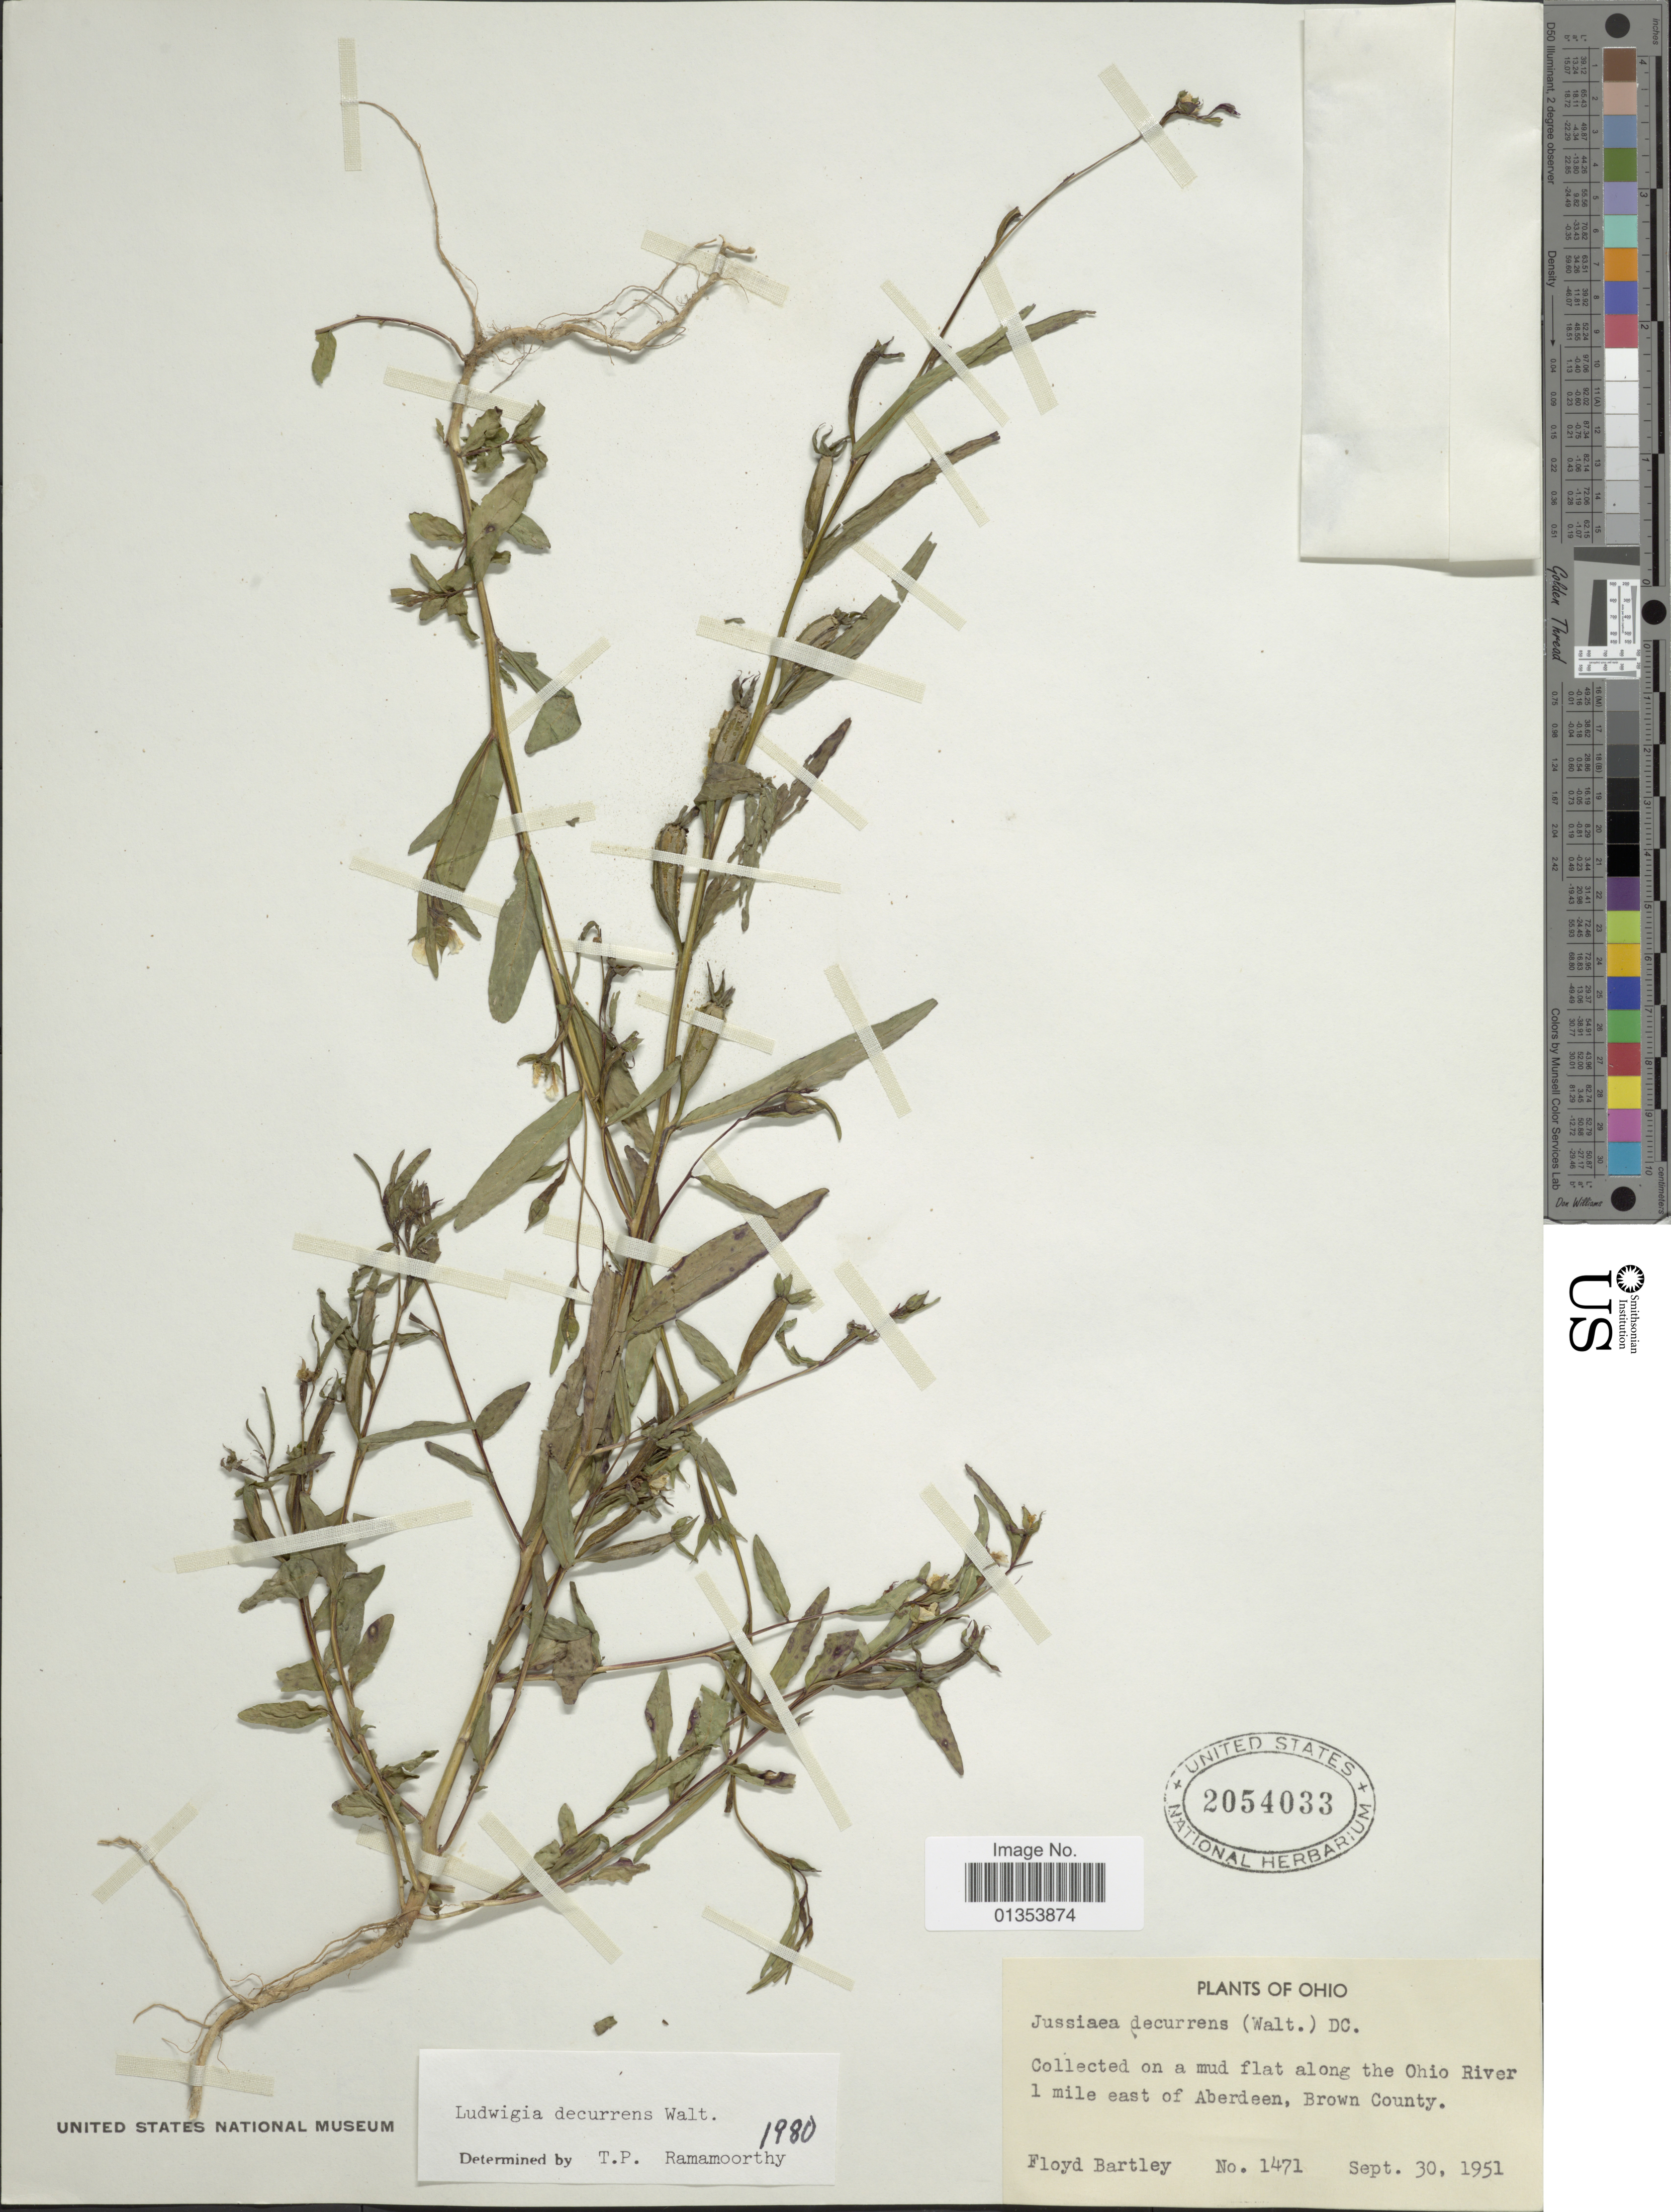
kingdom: Plantae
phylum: Tracheophyta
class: Magnoliopsida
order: Myrtales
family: Onagraceae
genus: Ludwigia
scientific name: Ludwigia decurrens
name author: Walter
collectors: F. Bartley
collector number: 1471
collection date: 1951-09-30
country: United States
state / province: Ohio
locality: Along the Ohio River 1 mile east of Aberdeen, Brown County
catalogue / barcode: US 2054033